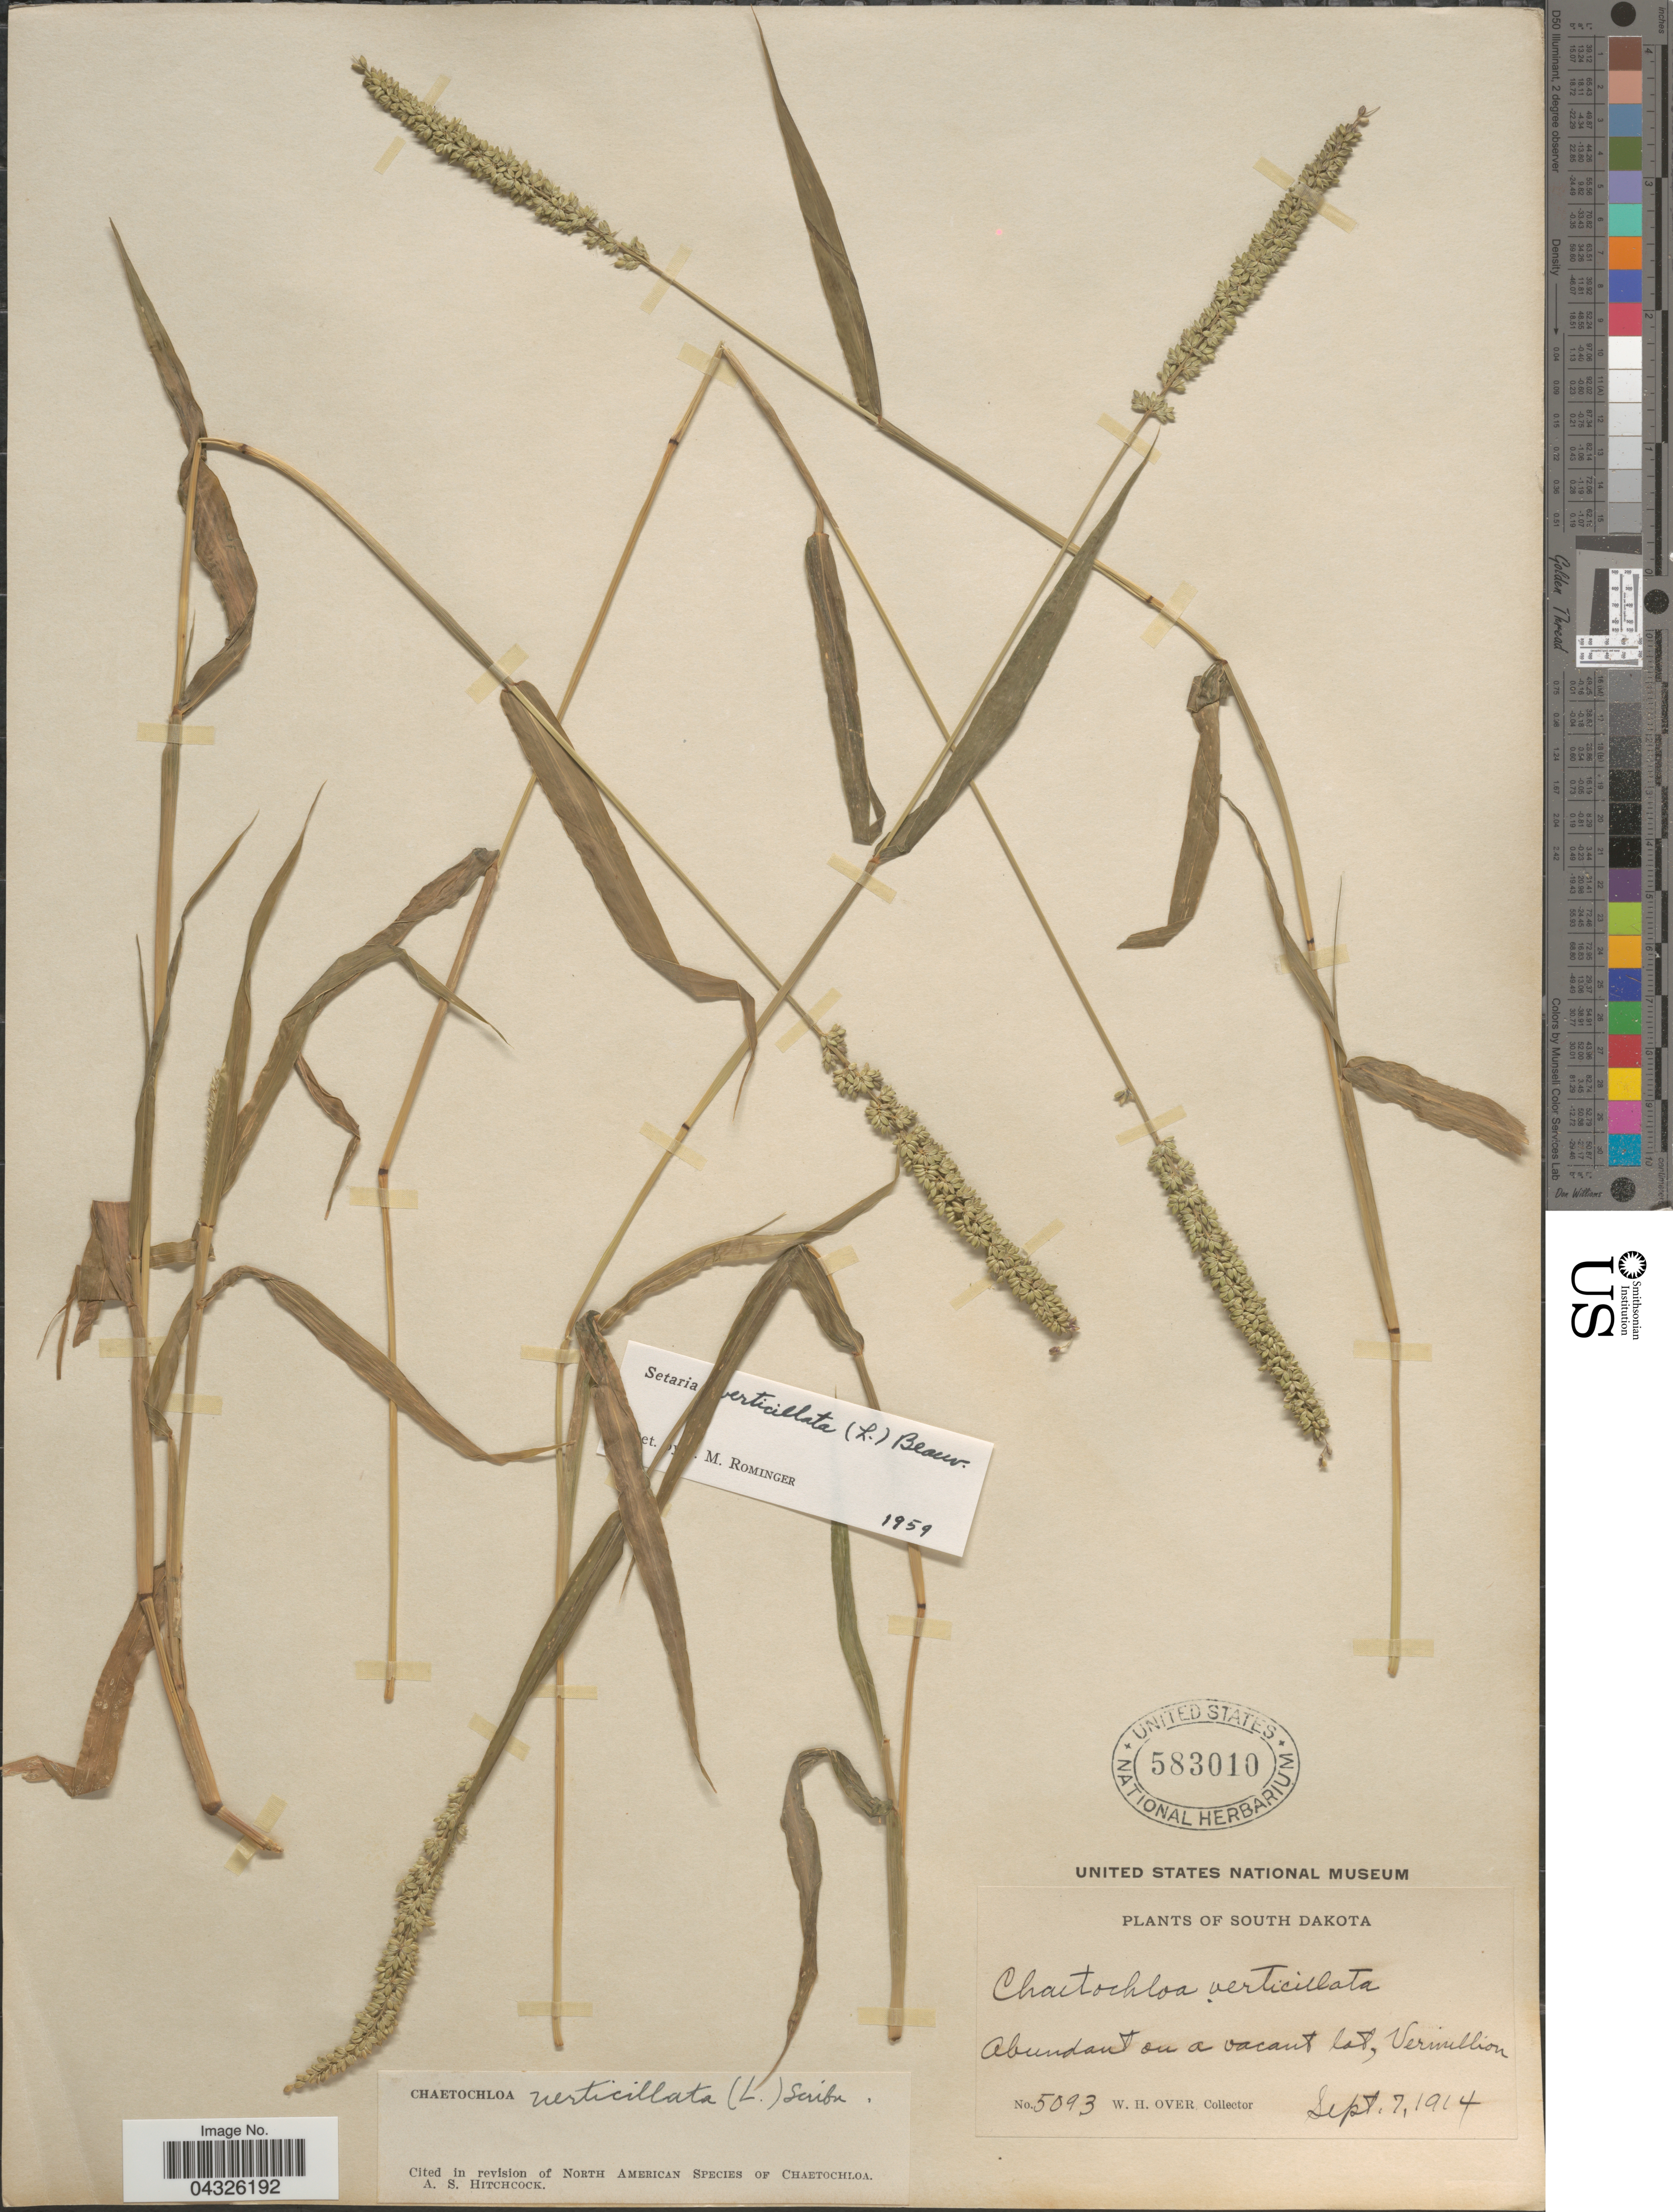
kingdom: Plantae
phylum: Tracheophyta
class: Liliopsida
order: Poales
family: Poaceae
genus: Setaria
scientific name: Setaria verticillata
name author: (L.) P. Beauv.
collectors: W. Over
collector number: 5093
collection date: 1914-09-07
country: United States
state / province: South Dakota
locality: Vermillion.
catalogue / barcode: US 583010